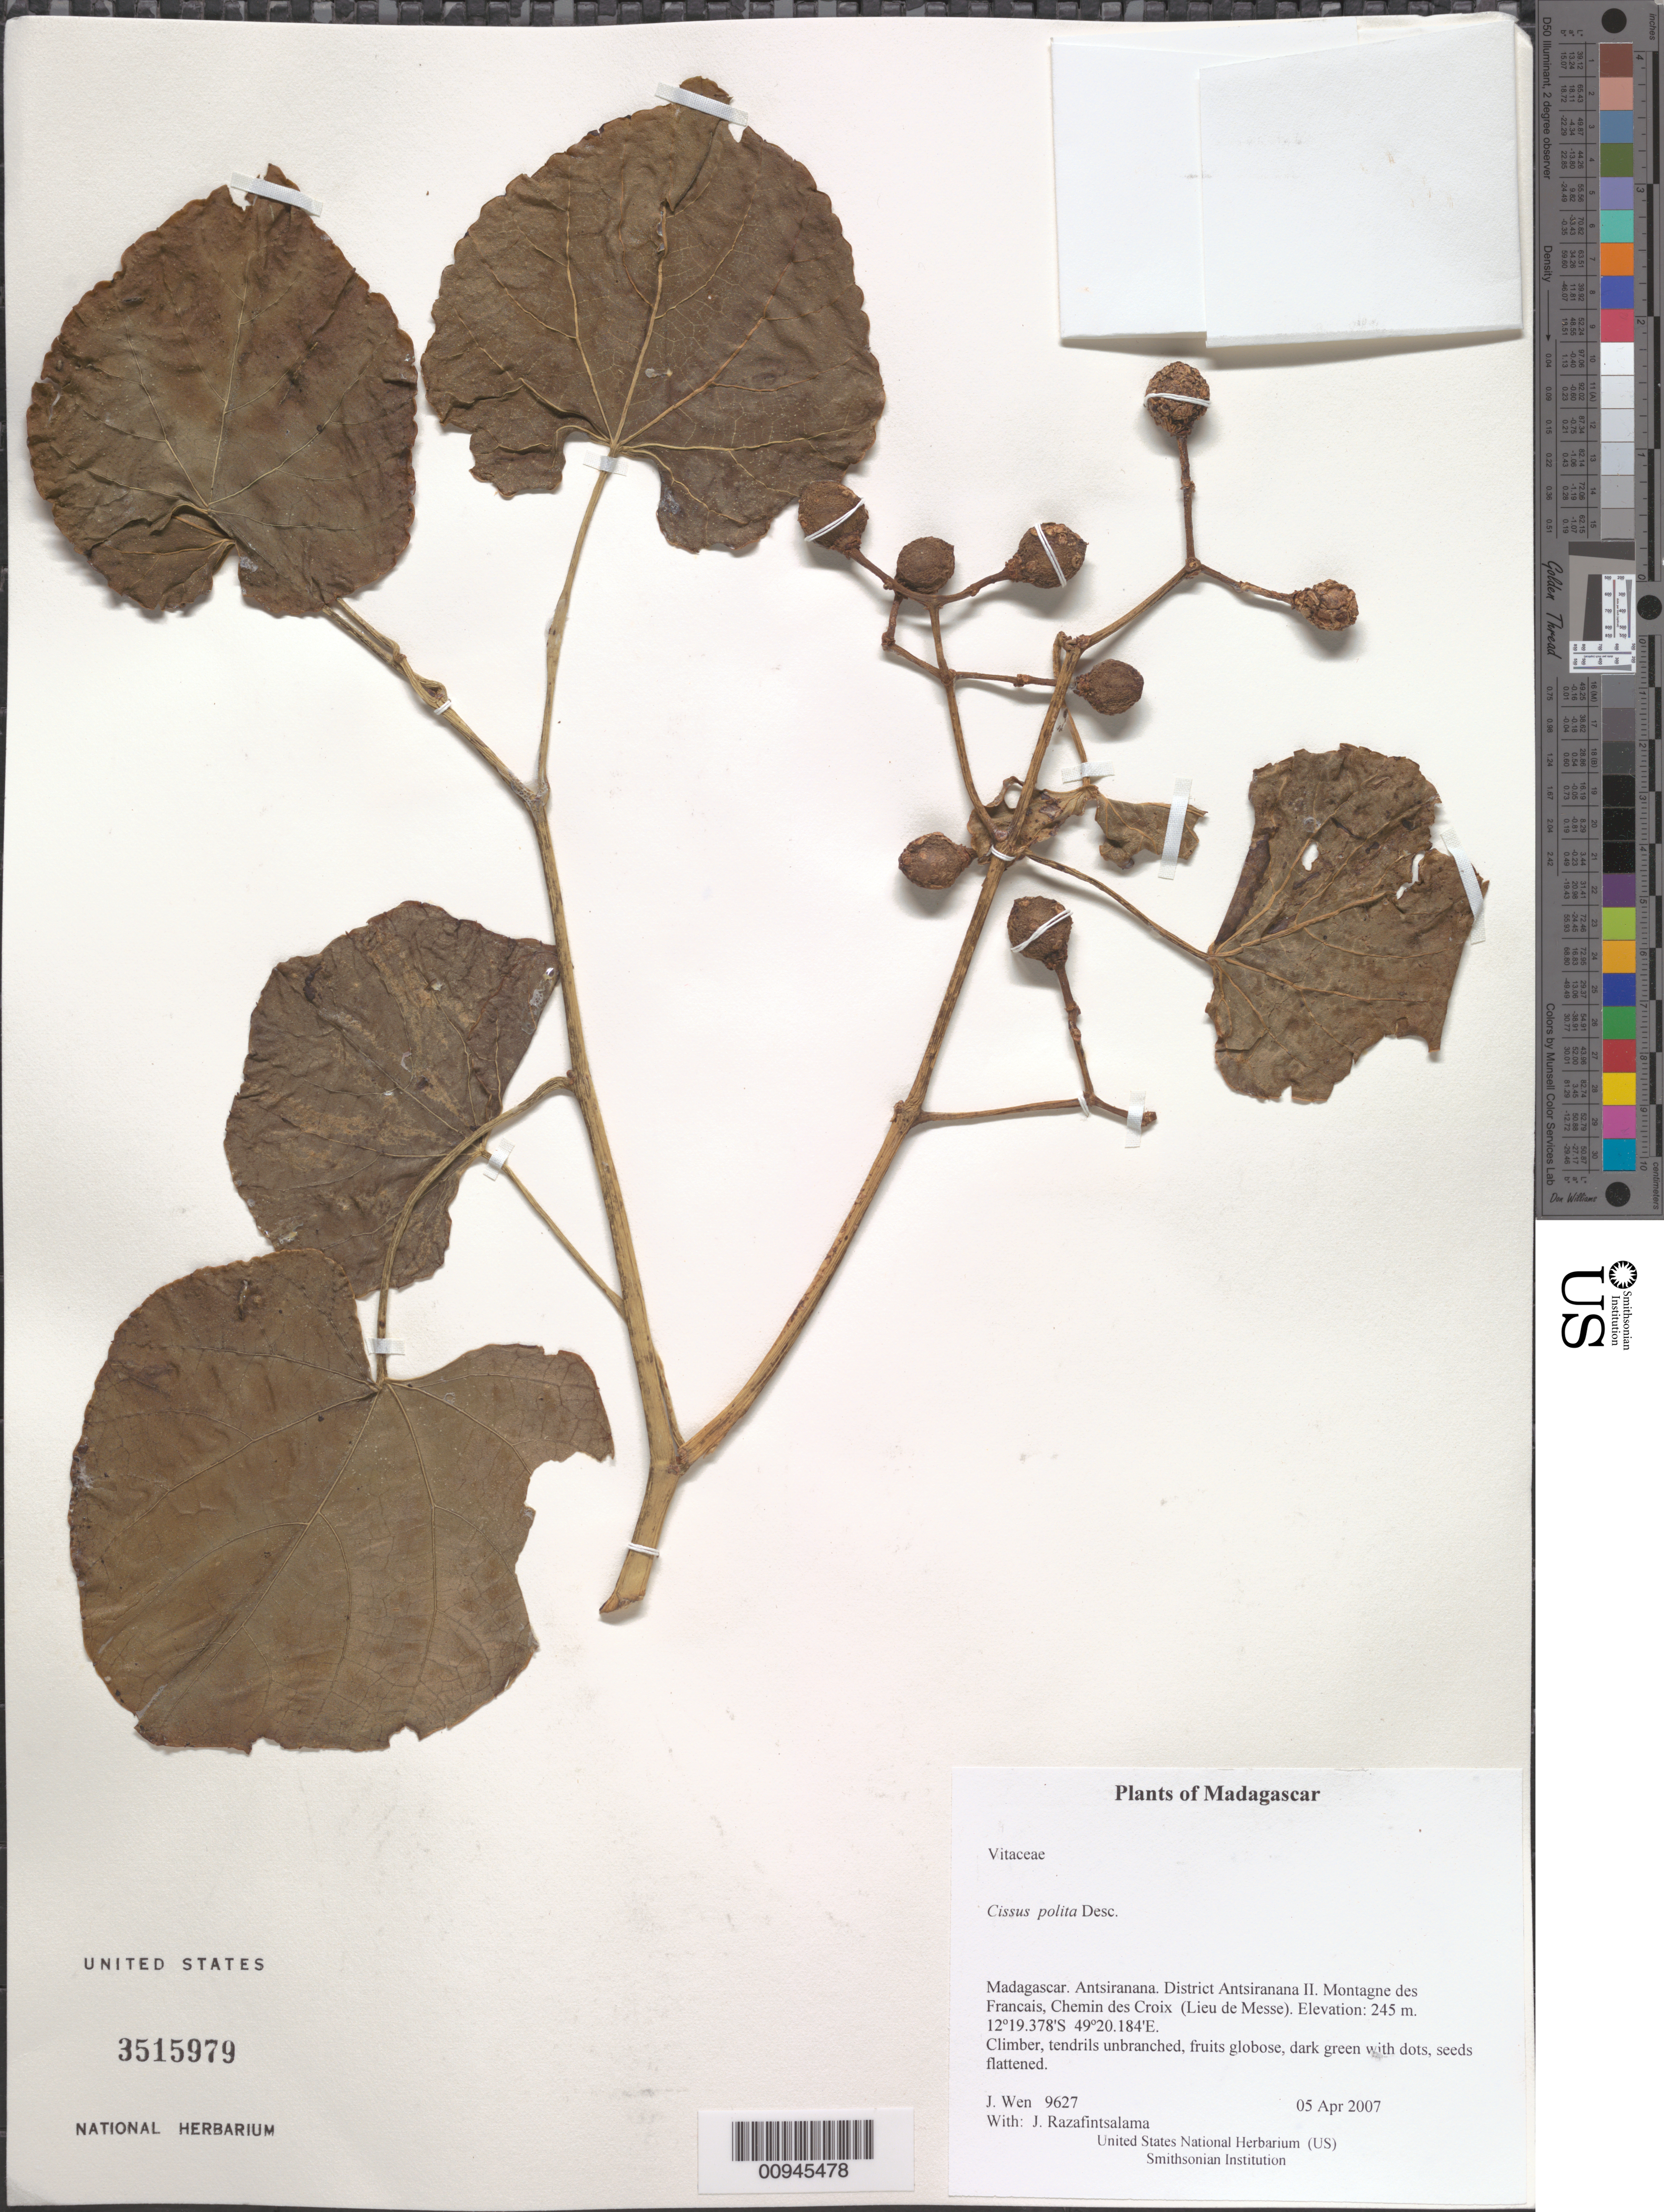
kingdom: Plantae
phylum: Tracheophyta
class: Magnoliopsida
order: Vitales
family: Vitaceae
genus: Cissus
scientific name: Cissus polita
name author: Desc.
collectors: J. Wen & J. Razafintsalama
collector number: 9627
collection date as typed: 05 Apr 2007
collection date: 2007-04-05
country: Madagascar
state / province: Diana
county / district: Antsiranana II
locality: District Antsiranana II. Montagne des Francais, Chemin des Croix (Lieu de Messe).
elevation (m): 245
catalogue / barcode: US 3515979